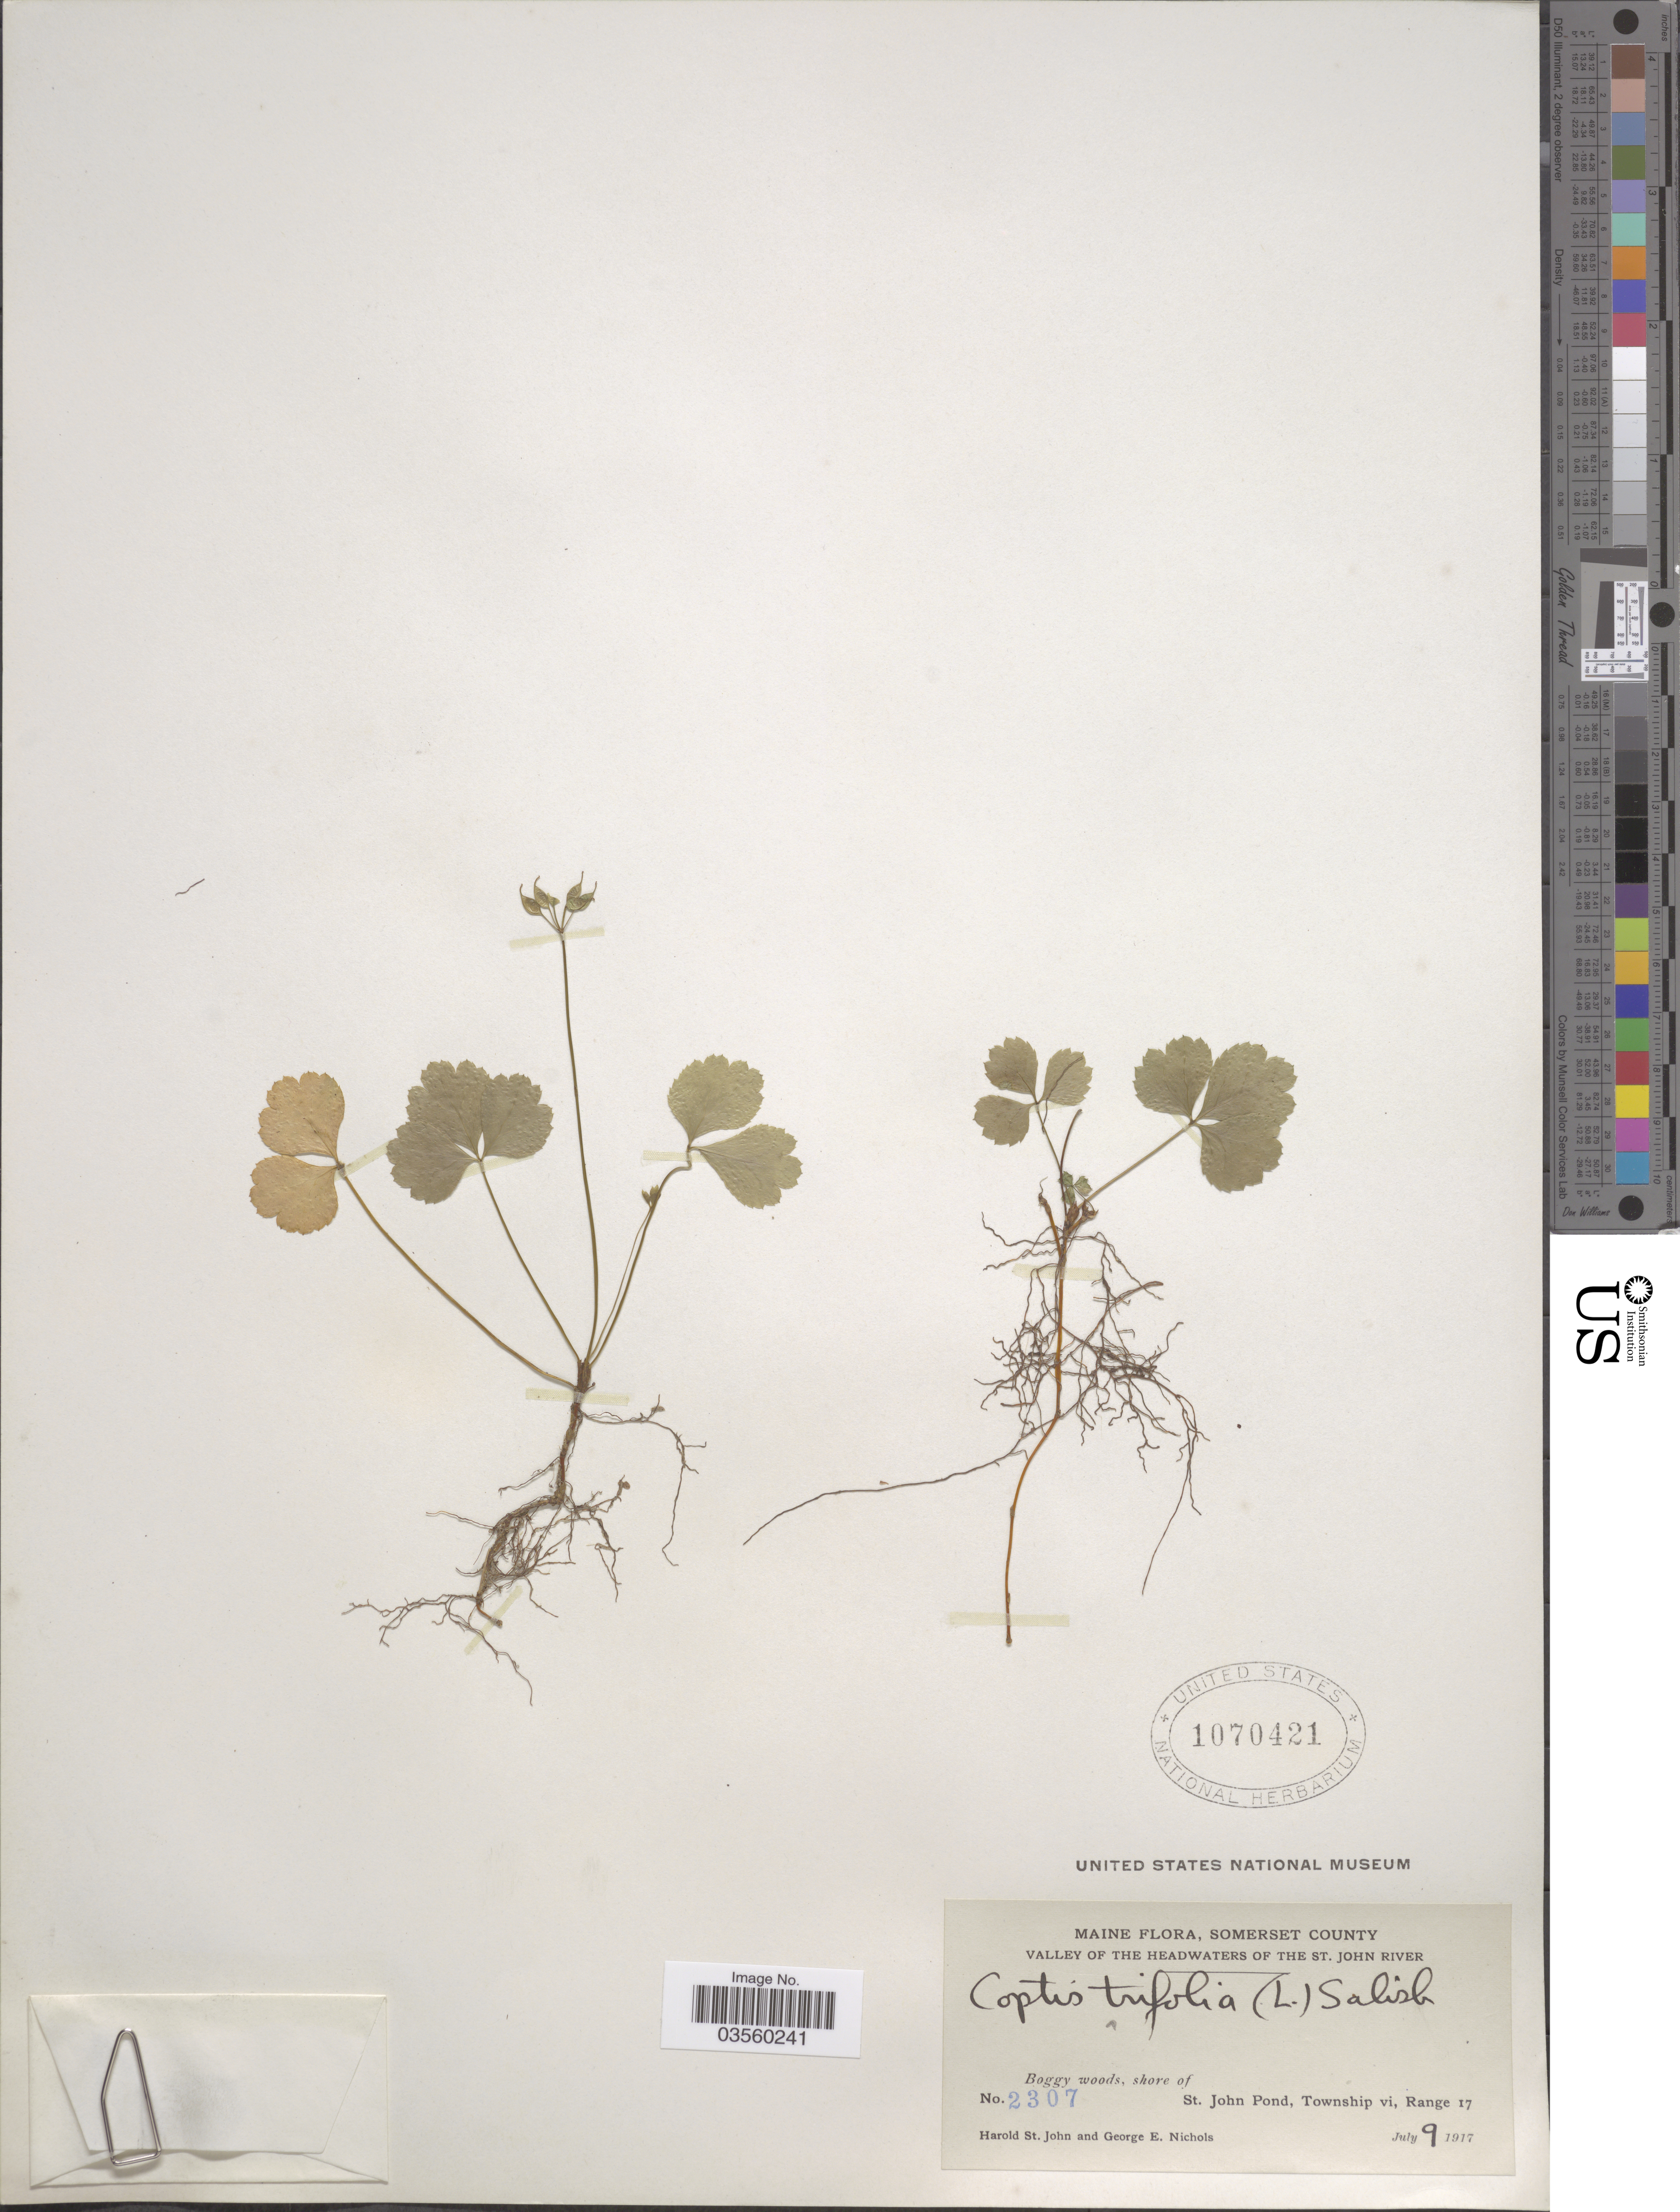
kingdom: Plantae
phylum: Tracheophyta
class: Magnoliopsida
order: Ranunculales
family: Ranunculaceae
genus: Coptis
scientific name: Coptis trifolia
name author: (L.) Salisb.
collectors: H. St. John & G. E. Nichols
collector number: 2307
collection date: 1917-07-09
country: United States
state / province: Maine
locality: Somerset County. Valley of the Headwaters of the St. John River. Shore of St. John Pond, Township vi, Range 17.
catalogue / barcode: US 1070421